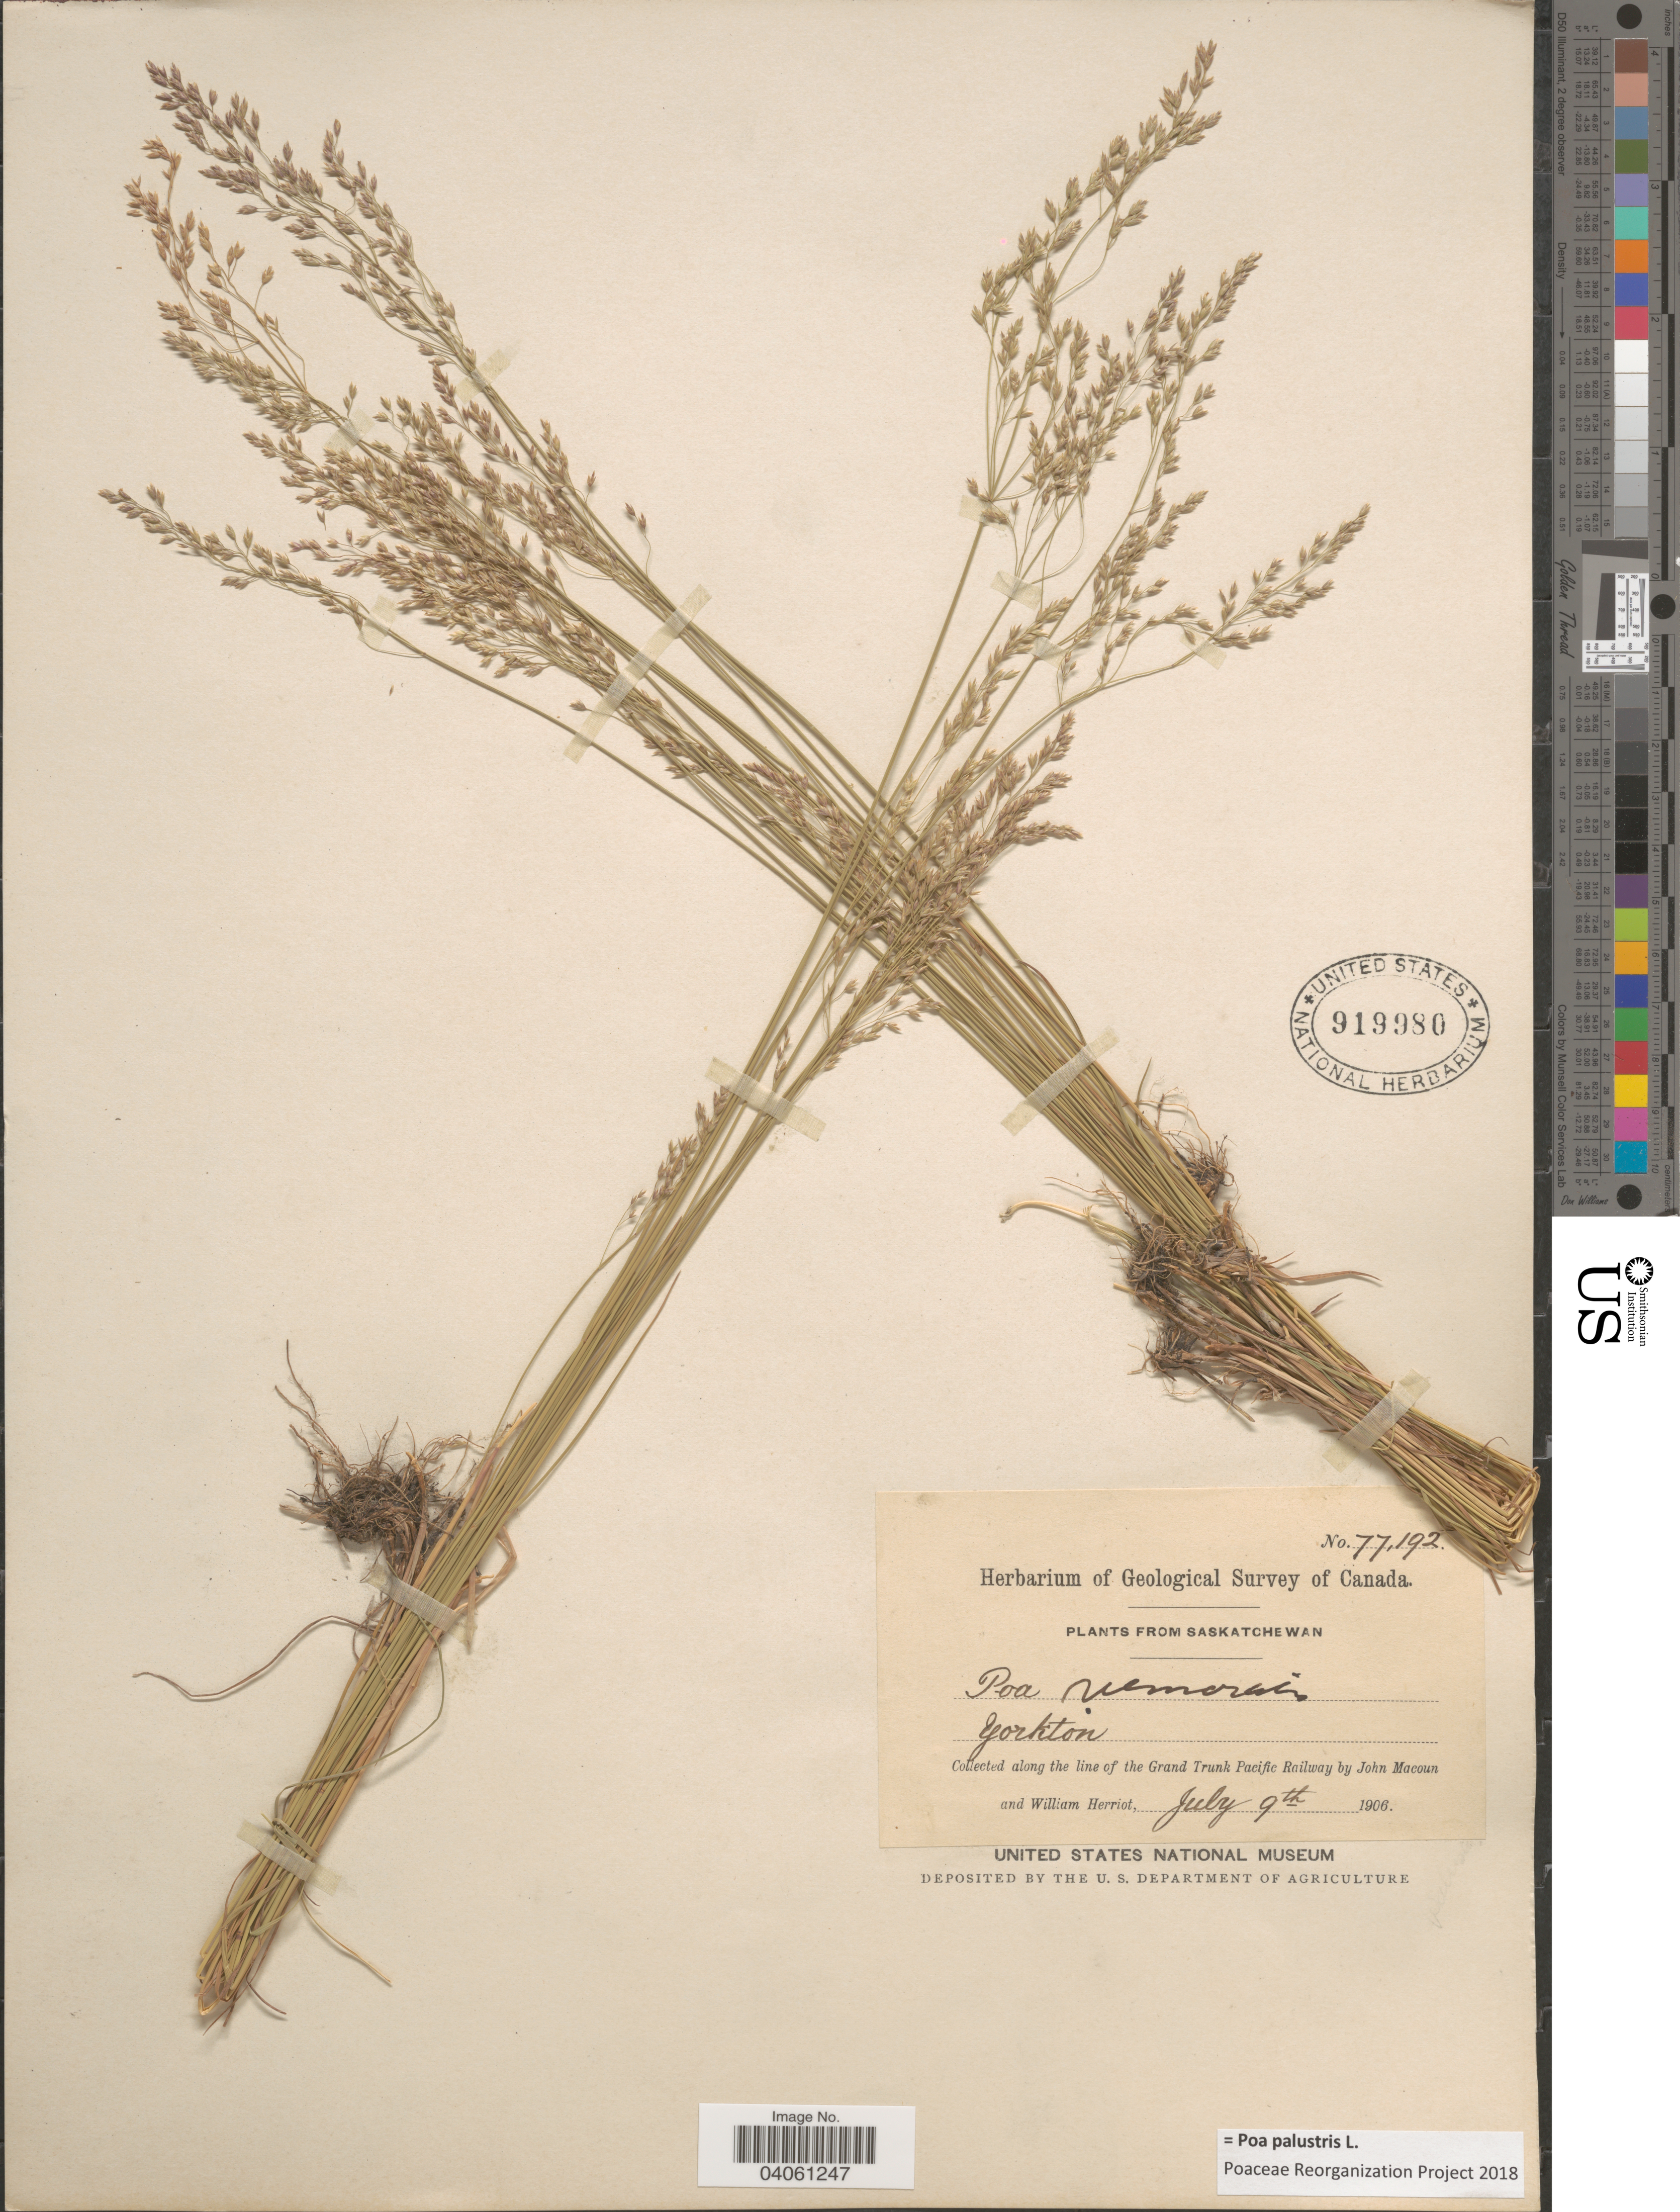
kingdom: Plantae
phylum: Tracheophyta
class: Liliopsida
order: Poales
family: Poaceae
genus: Poa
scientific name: Poa palustris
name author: L.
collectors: J. Macoun & W. Herriot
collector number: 77192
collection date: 1906-07-09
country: Canada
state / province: Saskatchewan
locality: Yorkton. Along the line of the Grand Trunk Pacific Railway.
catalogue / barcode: US 919980